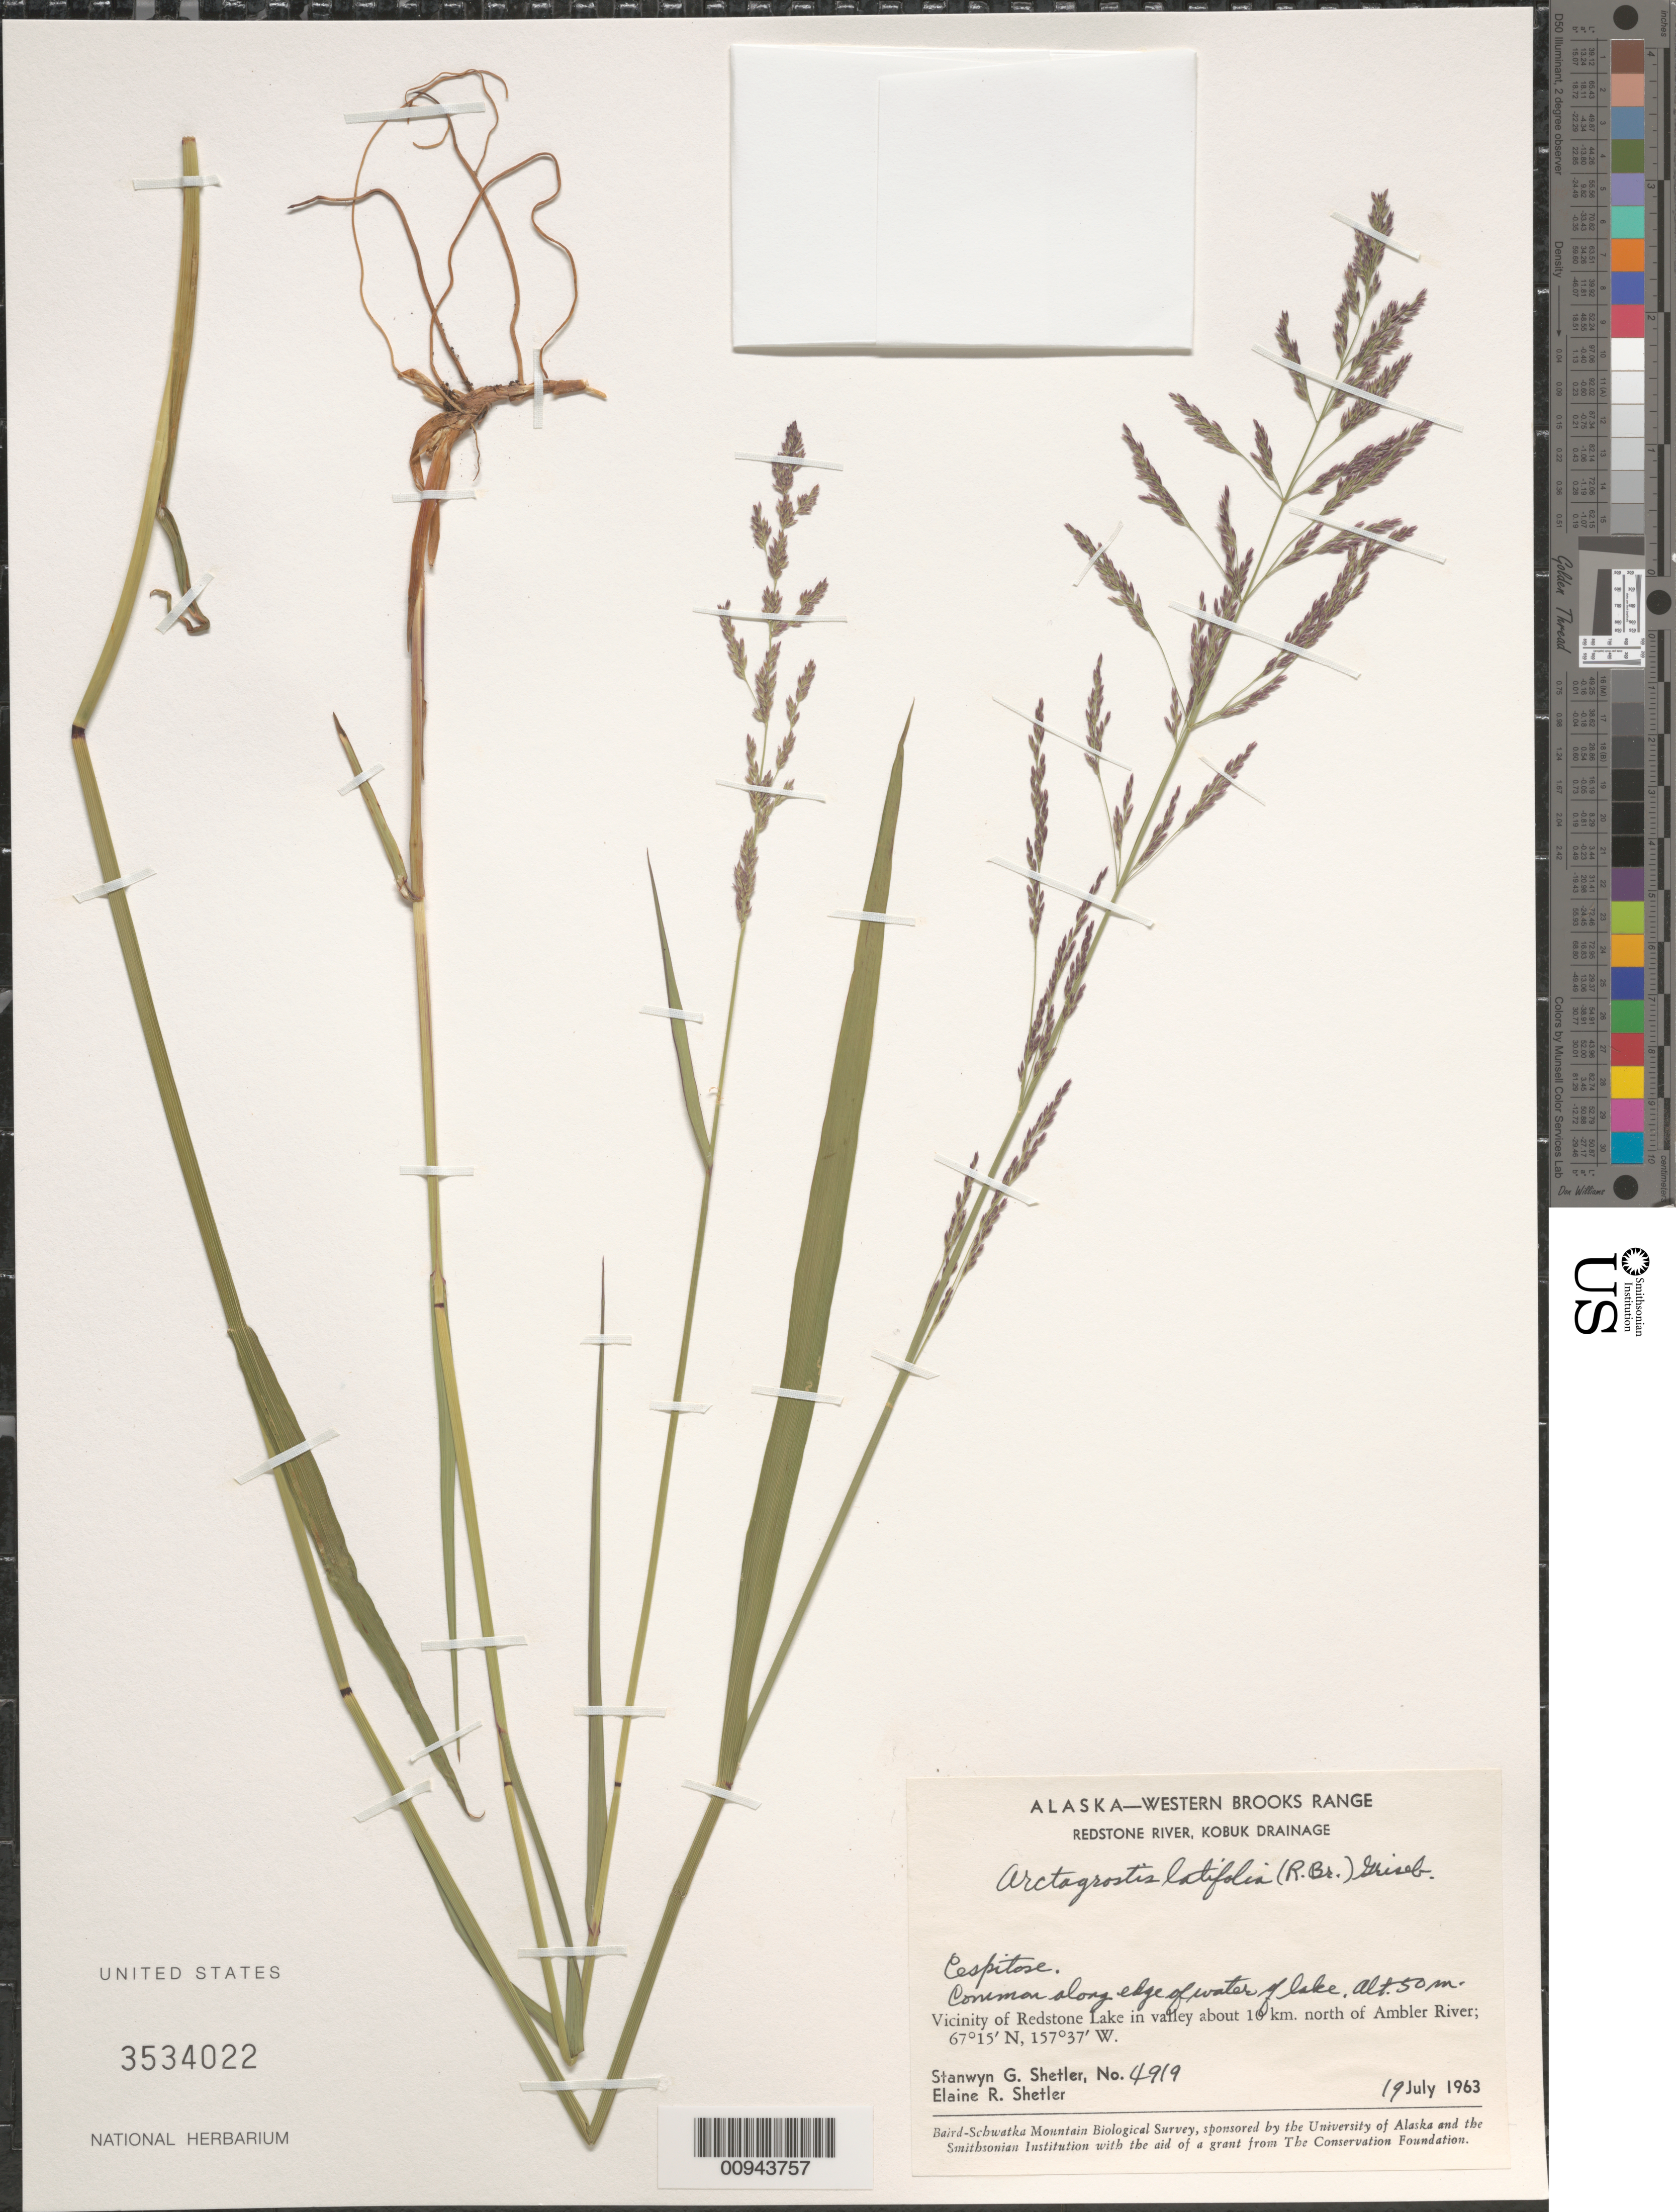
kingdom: Plantae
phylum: Tracheophyta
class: Liliopsida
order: Poales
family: Poaceae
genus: Arctagrostis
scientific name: Arctagrostis latifolia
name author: (R. Br.) Griseb.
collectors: S. Shetler & E. R. Shetler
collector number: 4919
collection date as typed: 19 Jul 1963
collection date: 1963-07-19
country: United States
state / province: Alaska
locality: Vicinity of Redstone Lake in valley about 10 km. north of Ambler River. Western Brooks Range, Redstone River, Kobuk Drainage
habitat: Common along edge of water of Lake.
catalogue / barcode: US 3534022